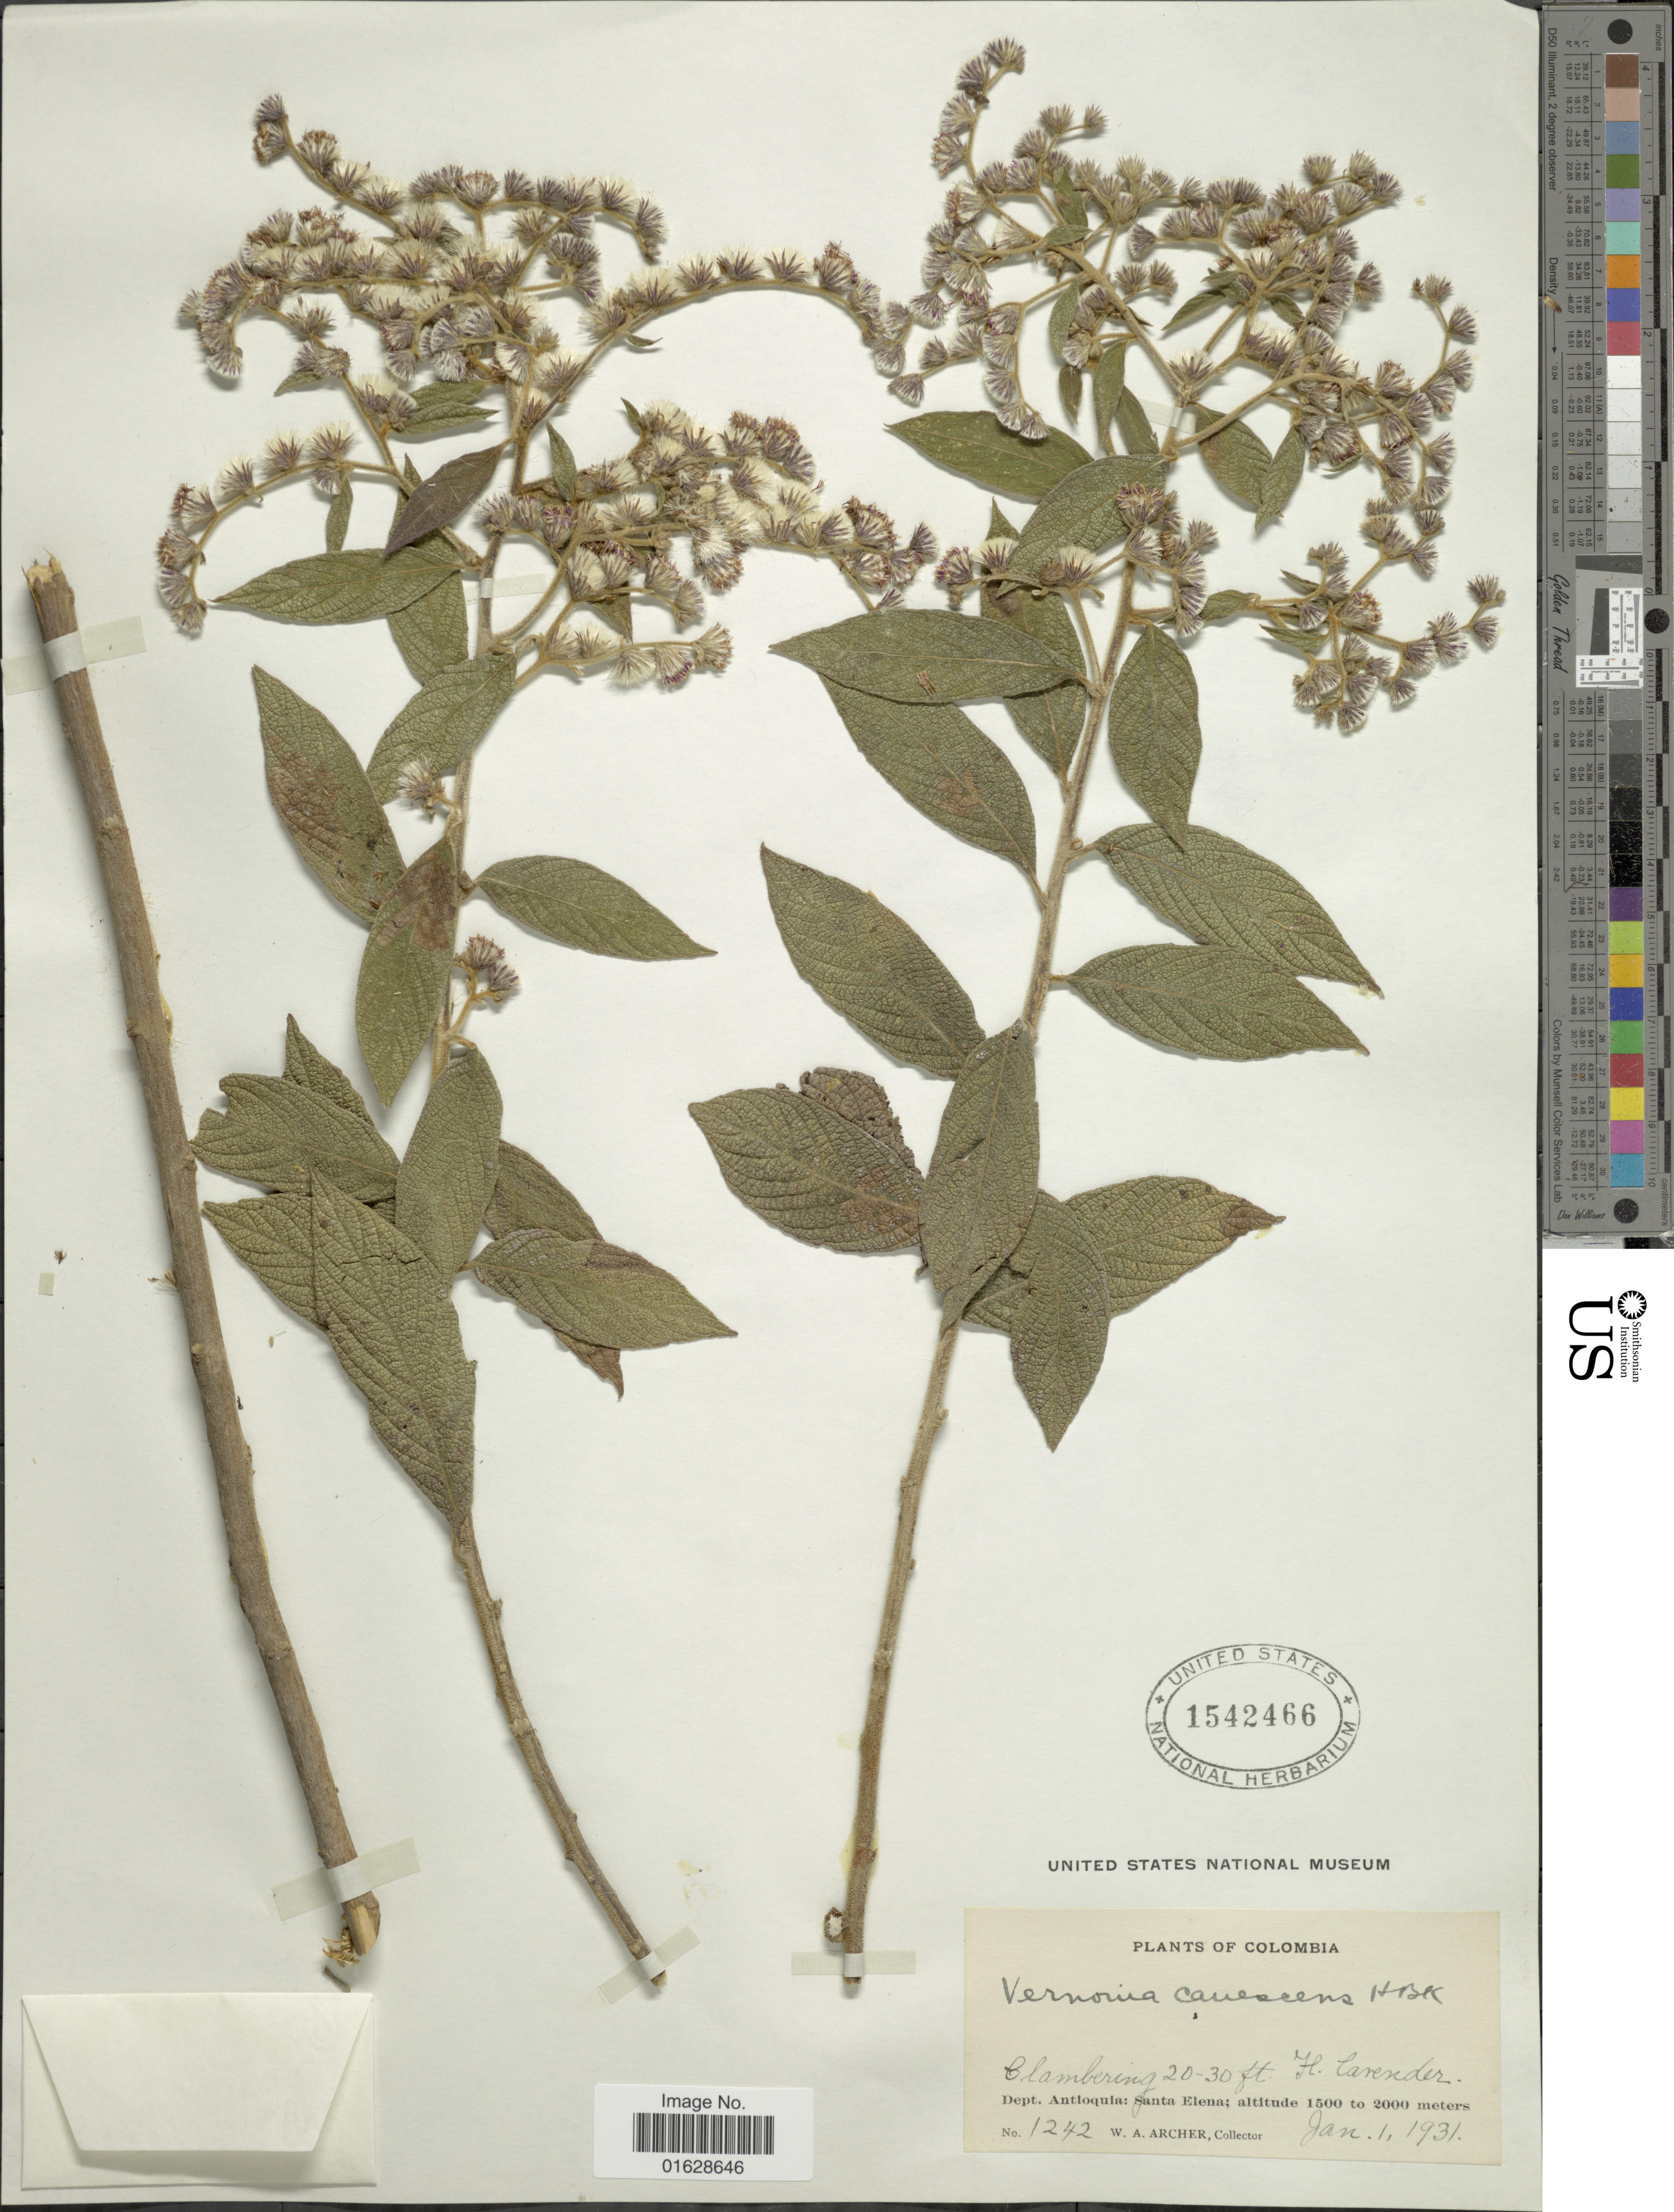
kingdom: Plantae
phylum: Tracheophyta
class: Magnoliopsida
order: Asterales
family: Asteraceae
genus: Lepidaploa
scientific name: Lepidaploa canescens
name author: (Kunth) H. Rob.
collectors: W. A. Archer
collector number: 1242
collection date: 1931-01-01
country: Colombia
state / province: Antioquia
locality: Colombia. Dept. Antioquia: Santa Elena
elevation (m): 1500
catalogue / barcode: US 1542466